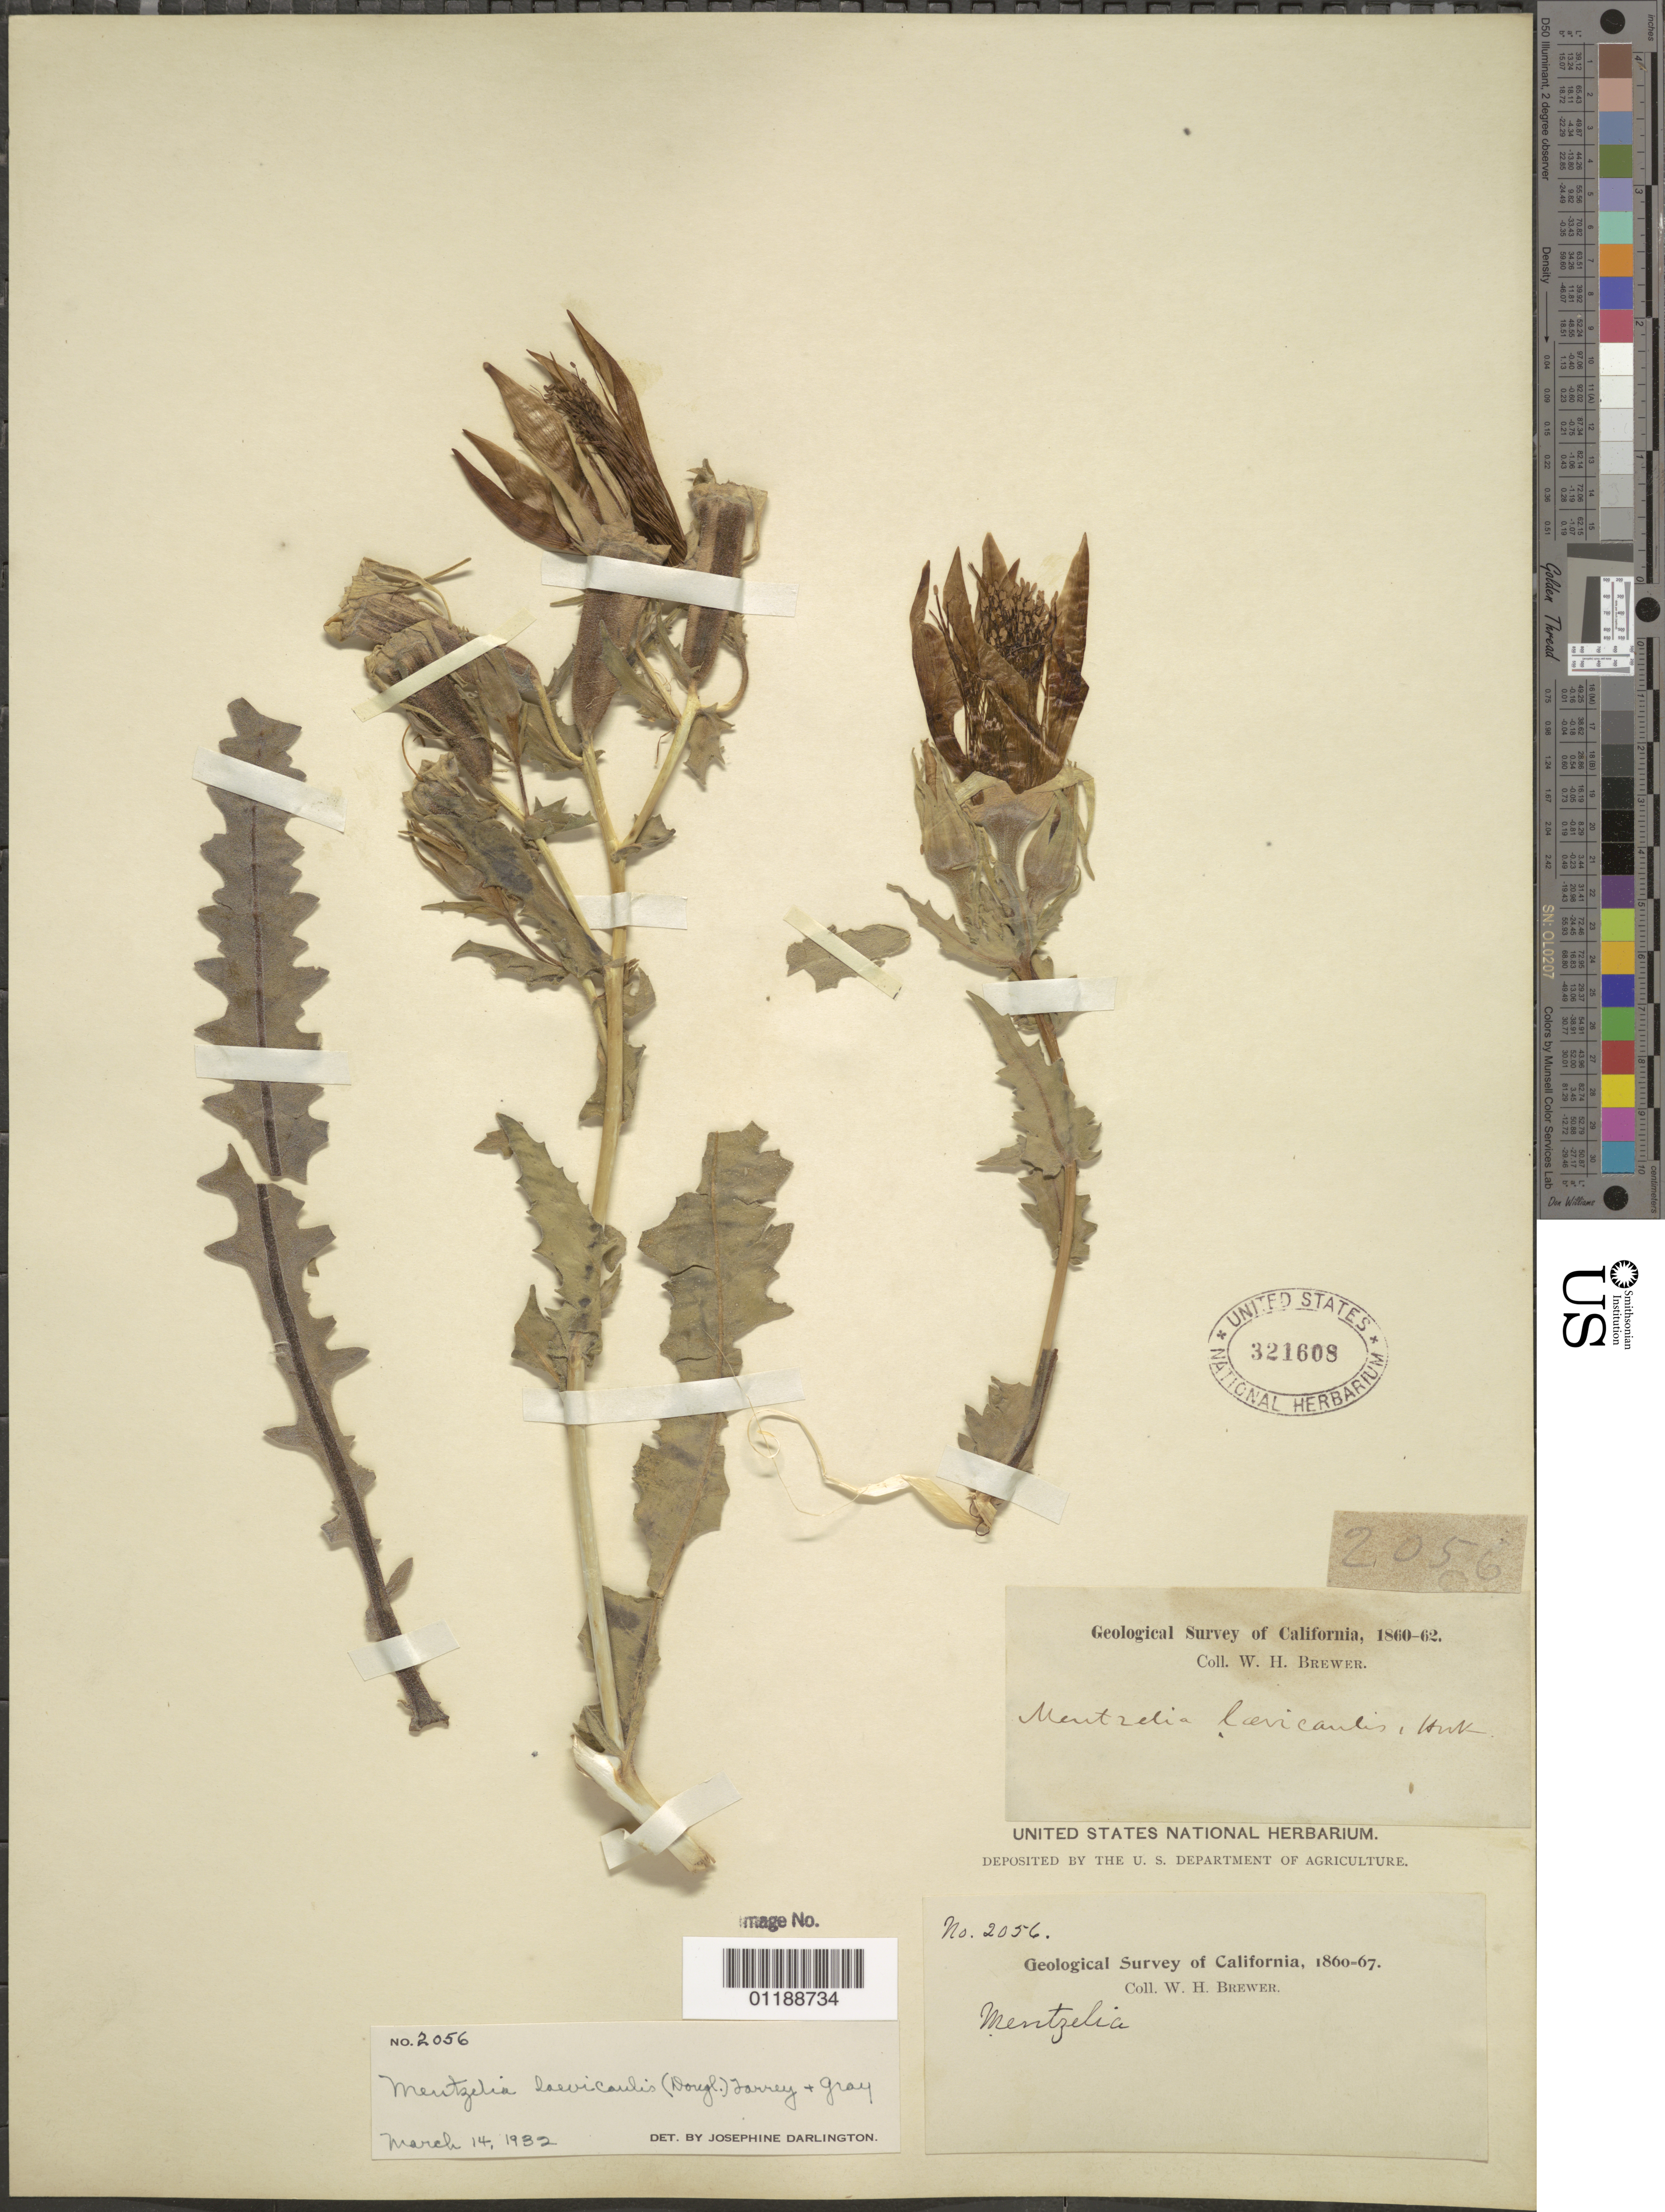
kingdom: Plantae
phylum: Tracheophyta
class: Magnoliopsida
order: Cornales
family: Loasaceae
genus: Mentzelia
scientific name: Mentzelia laevicaulis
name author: (Douglas ex Hook.) Torr. & A. Gray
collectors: W. H. Brewer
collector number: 2056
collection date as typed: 1860 to -- --- 1867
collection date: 1860/1867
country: United States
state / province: California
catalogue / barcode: US 321608